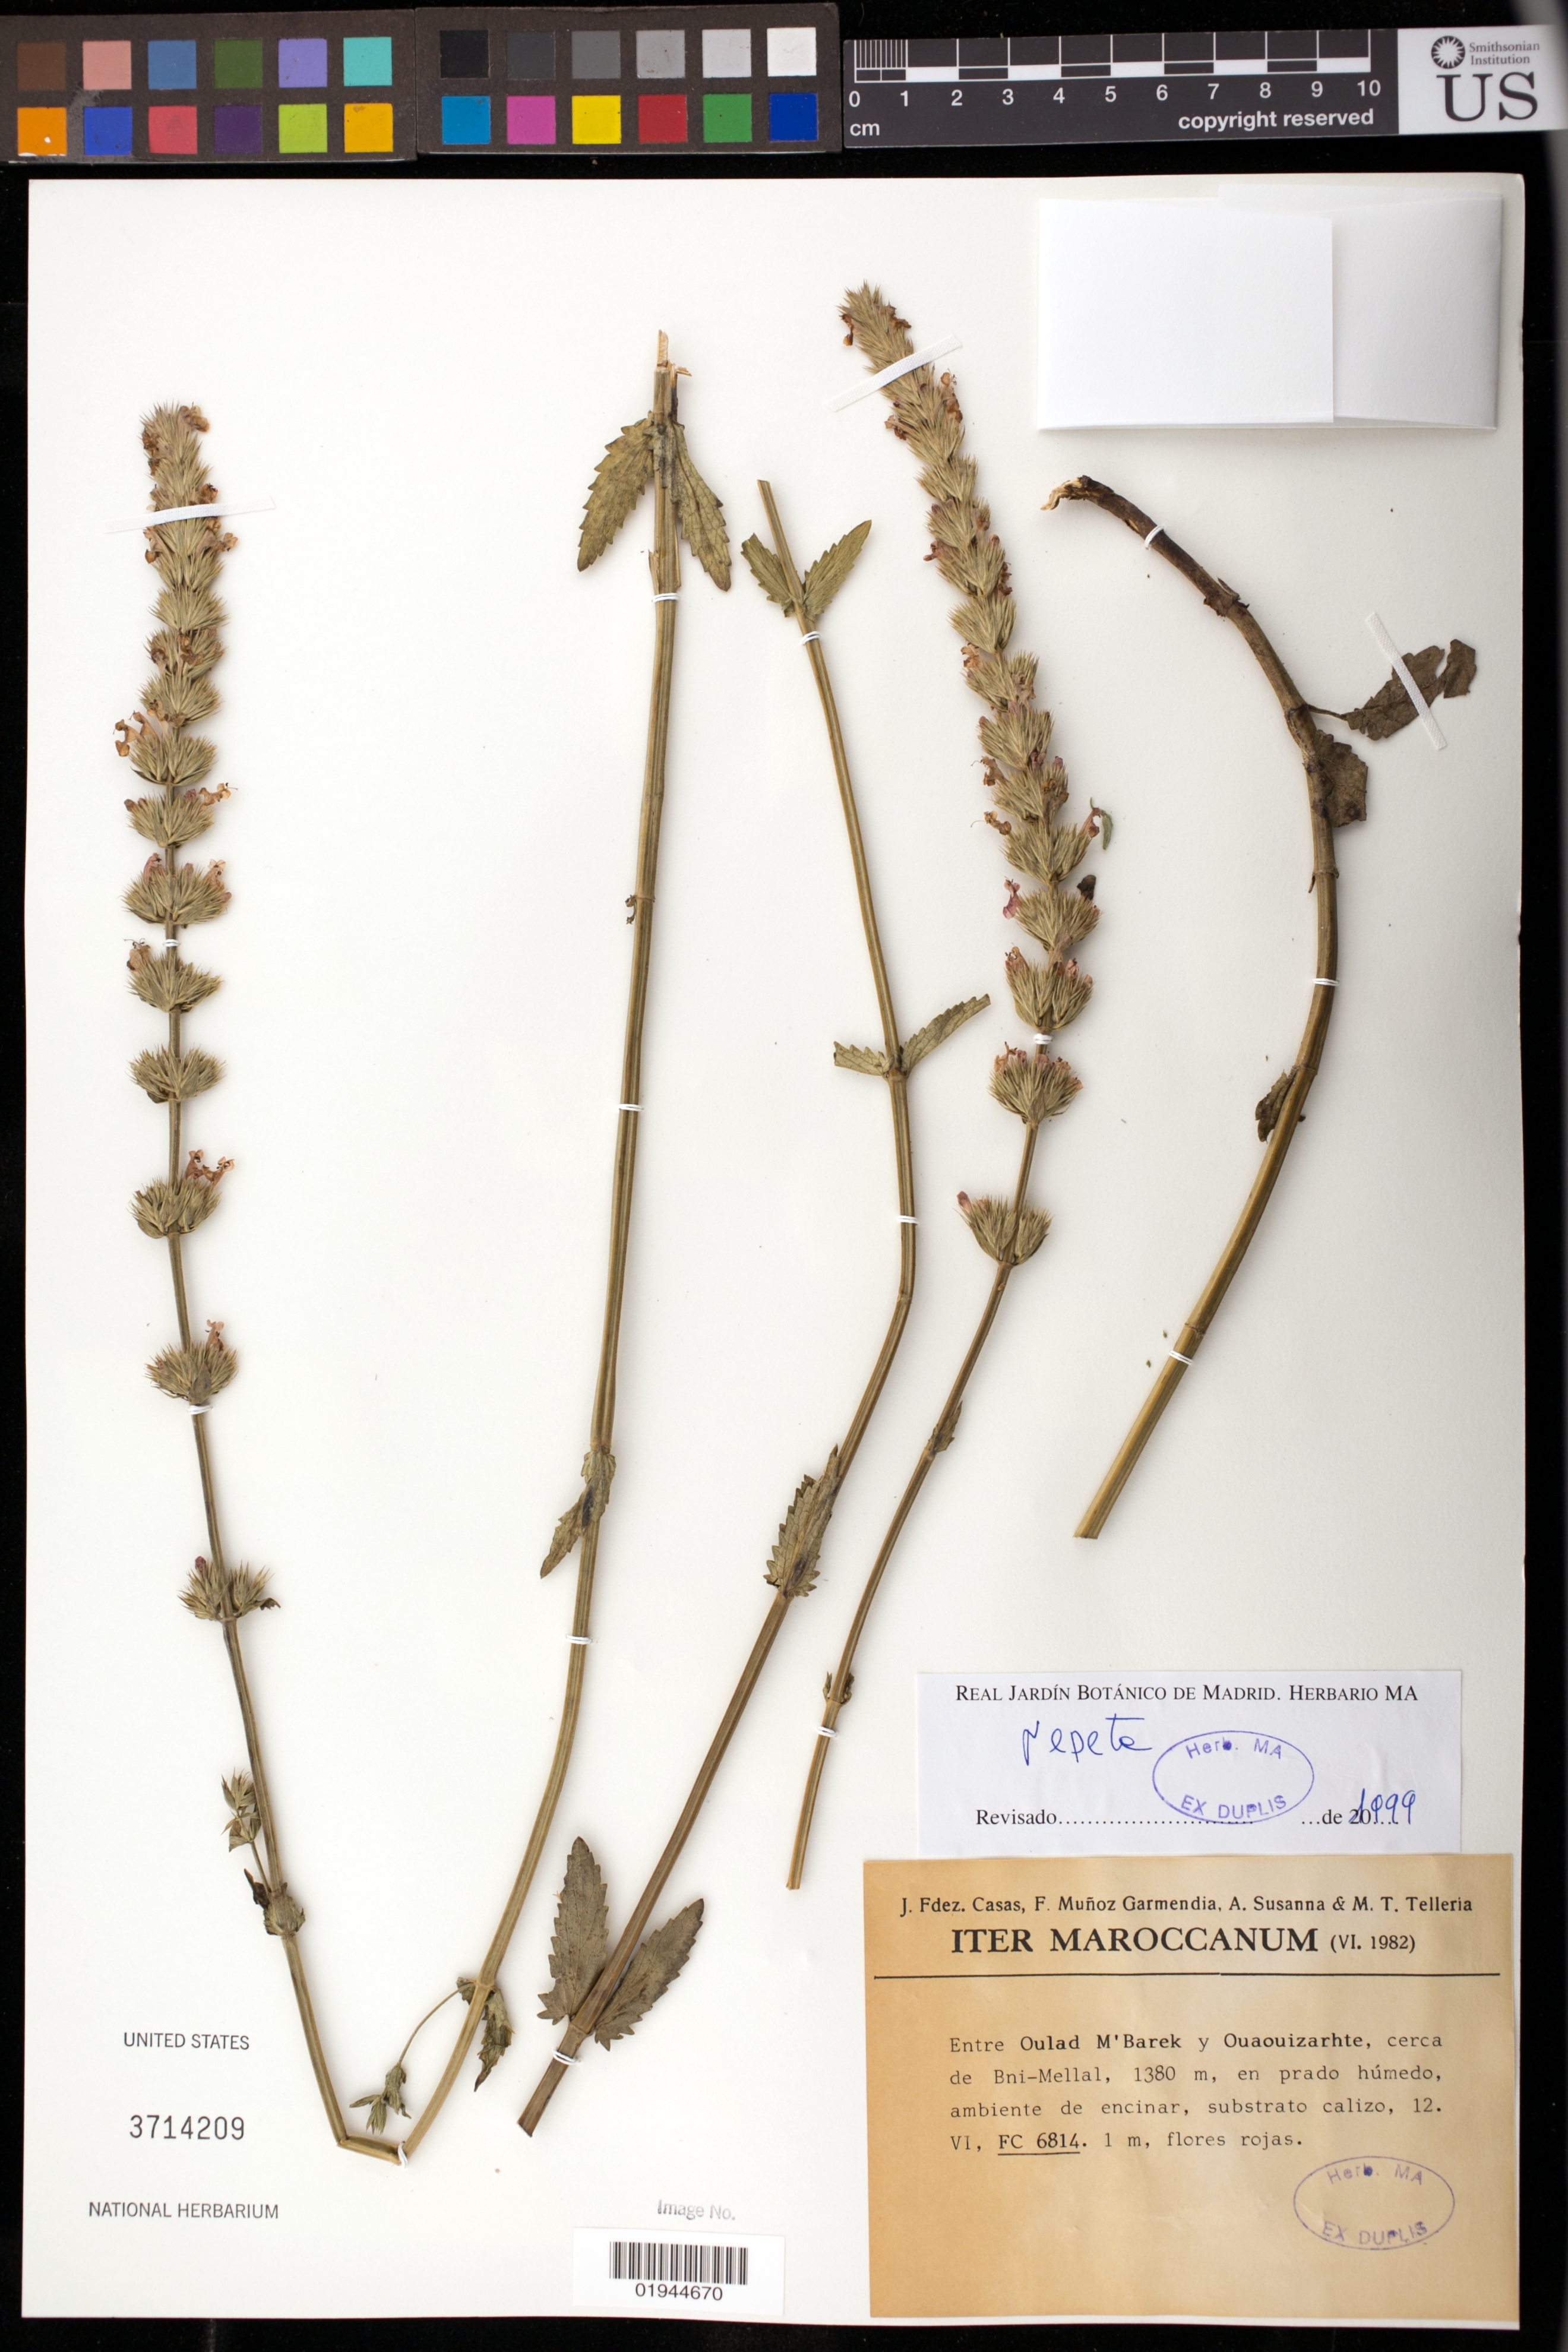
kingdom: Plantae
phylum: Tracheophyta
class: Magnoliopsida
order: Lamiales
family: Lamiaceae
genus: Nepeta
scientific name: Nepeta sp.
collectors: F. J. Fernández Casas, F. Muñoz Garmendia, A. Susanna & M. Telleria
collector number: FC 6814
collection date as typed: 12.VI 1982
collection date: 1982-06-12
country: Morocco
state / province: Béni Mellal-Khénifra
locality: Entre Oulad M'Barek y Ouaouizarhte, cerca de Bni-Mellal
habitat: en prado humedo, ambiente de encinar, substrato calizo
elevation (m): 1380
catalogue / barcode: US 3714209